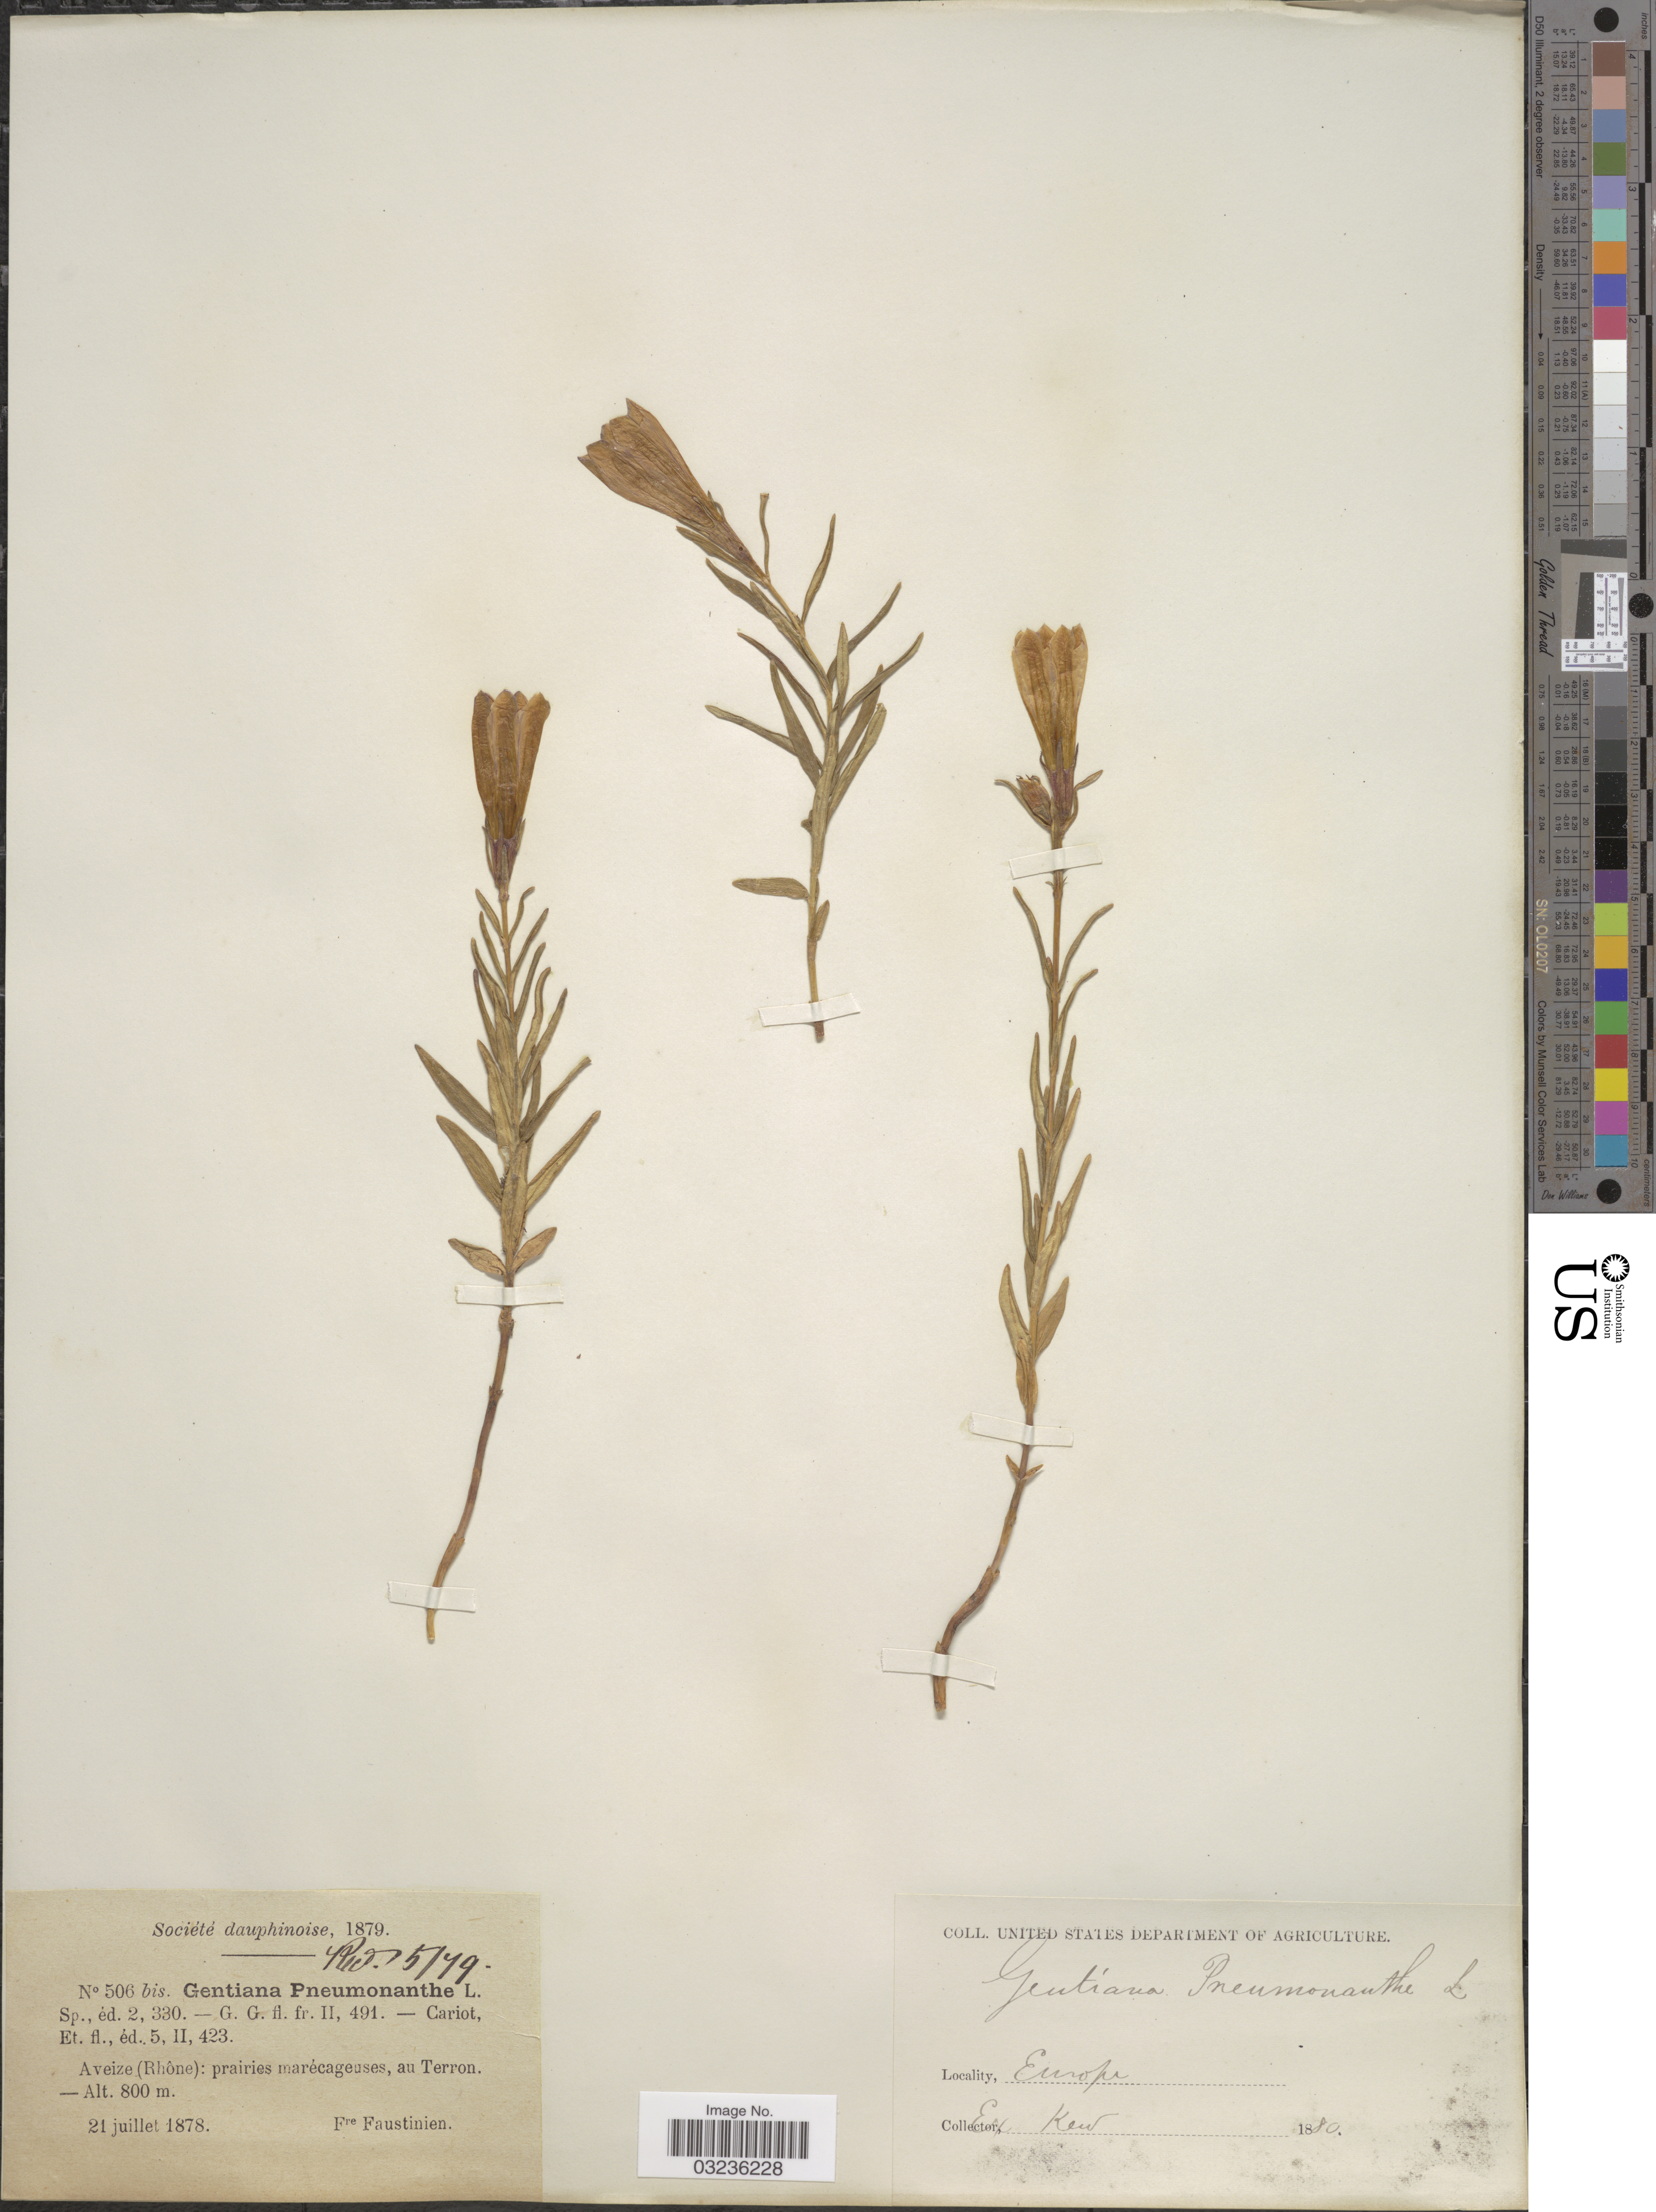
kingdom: Plantae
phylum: Tracheophyta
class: Magnoliopsida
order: Gentianales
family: Gentianaceae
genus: Gentiana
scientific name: Gentiana pneumonanthe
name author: L.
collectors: F. Faustinien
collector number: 506 bis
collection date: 1878-07-21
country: France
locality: Aveize (Rhône): prairies marécageuses, au Terron.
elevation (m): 800